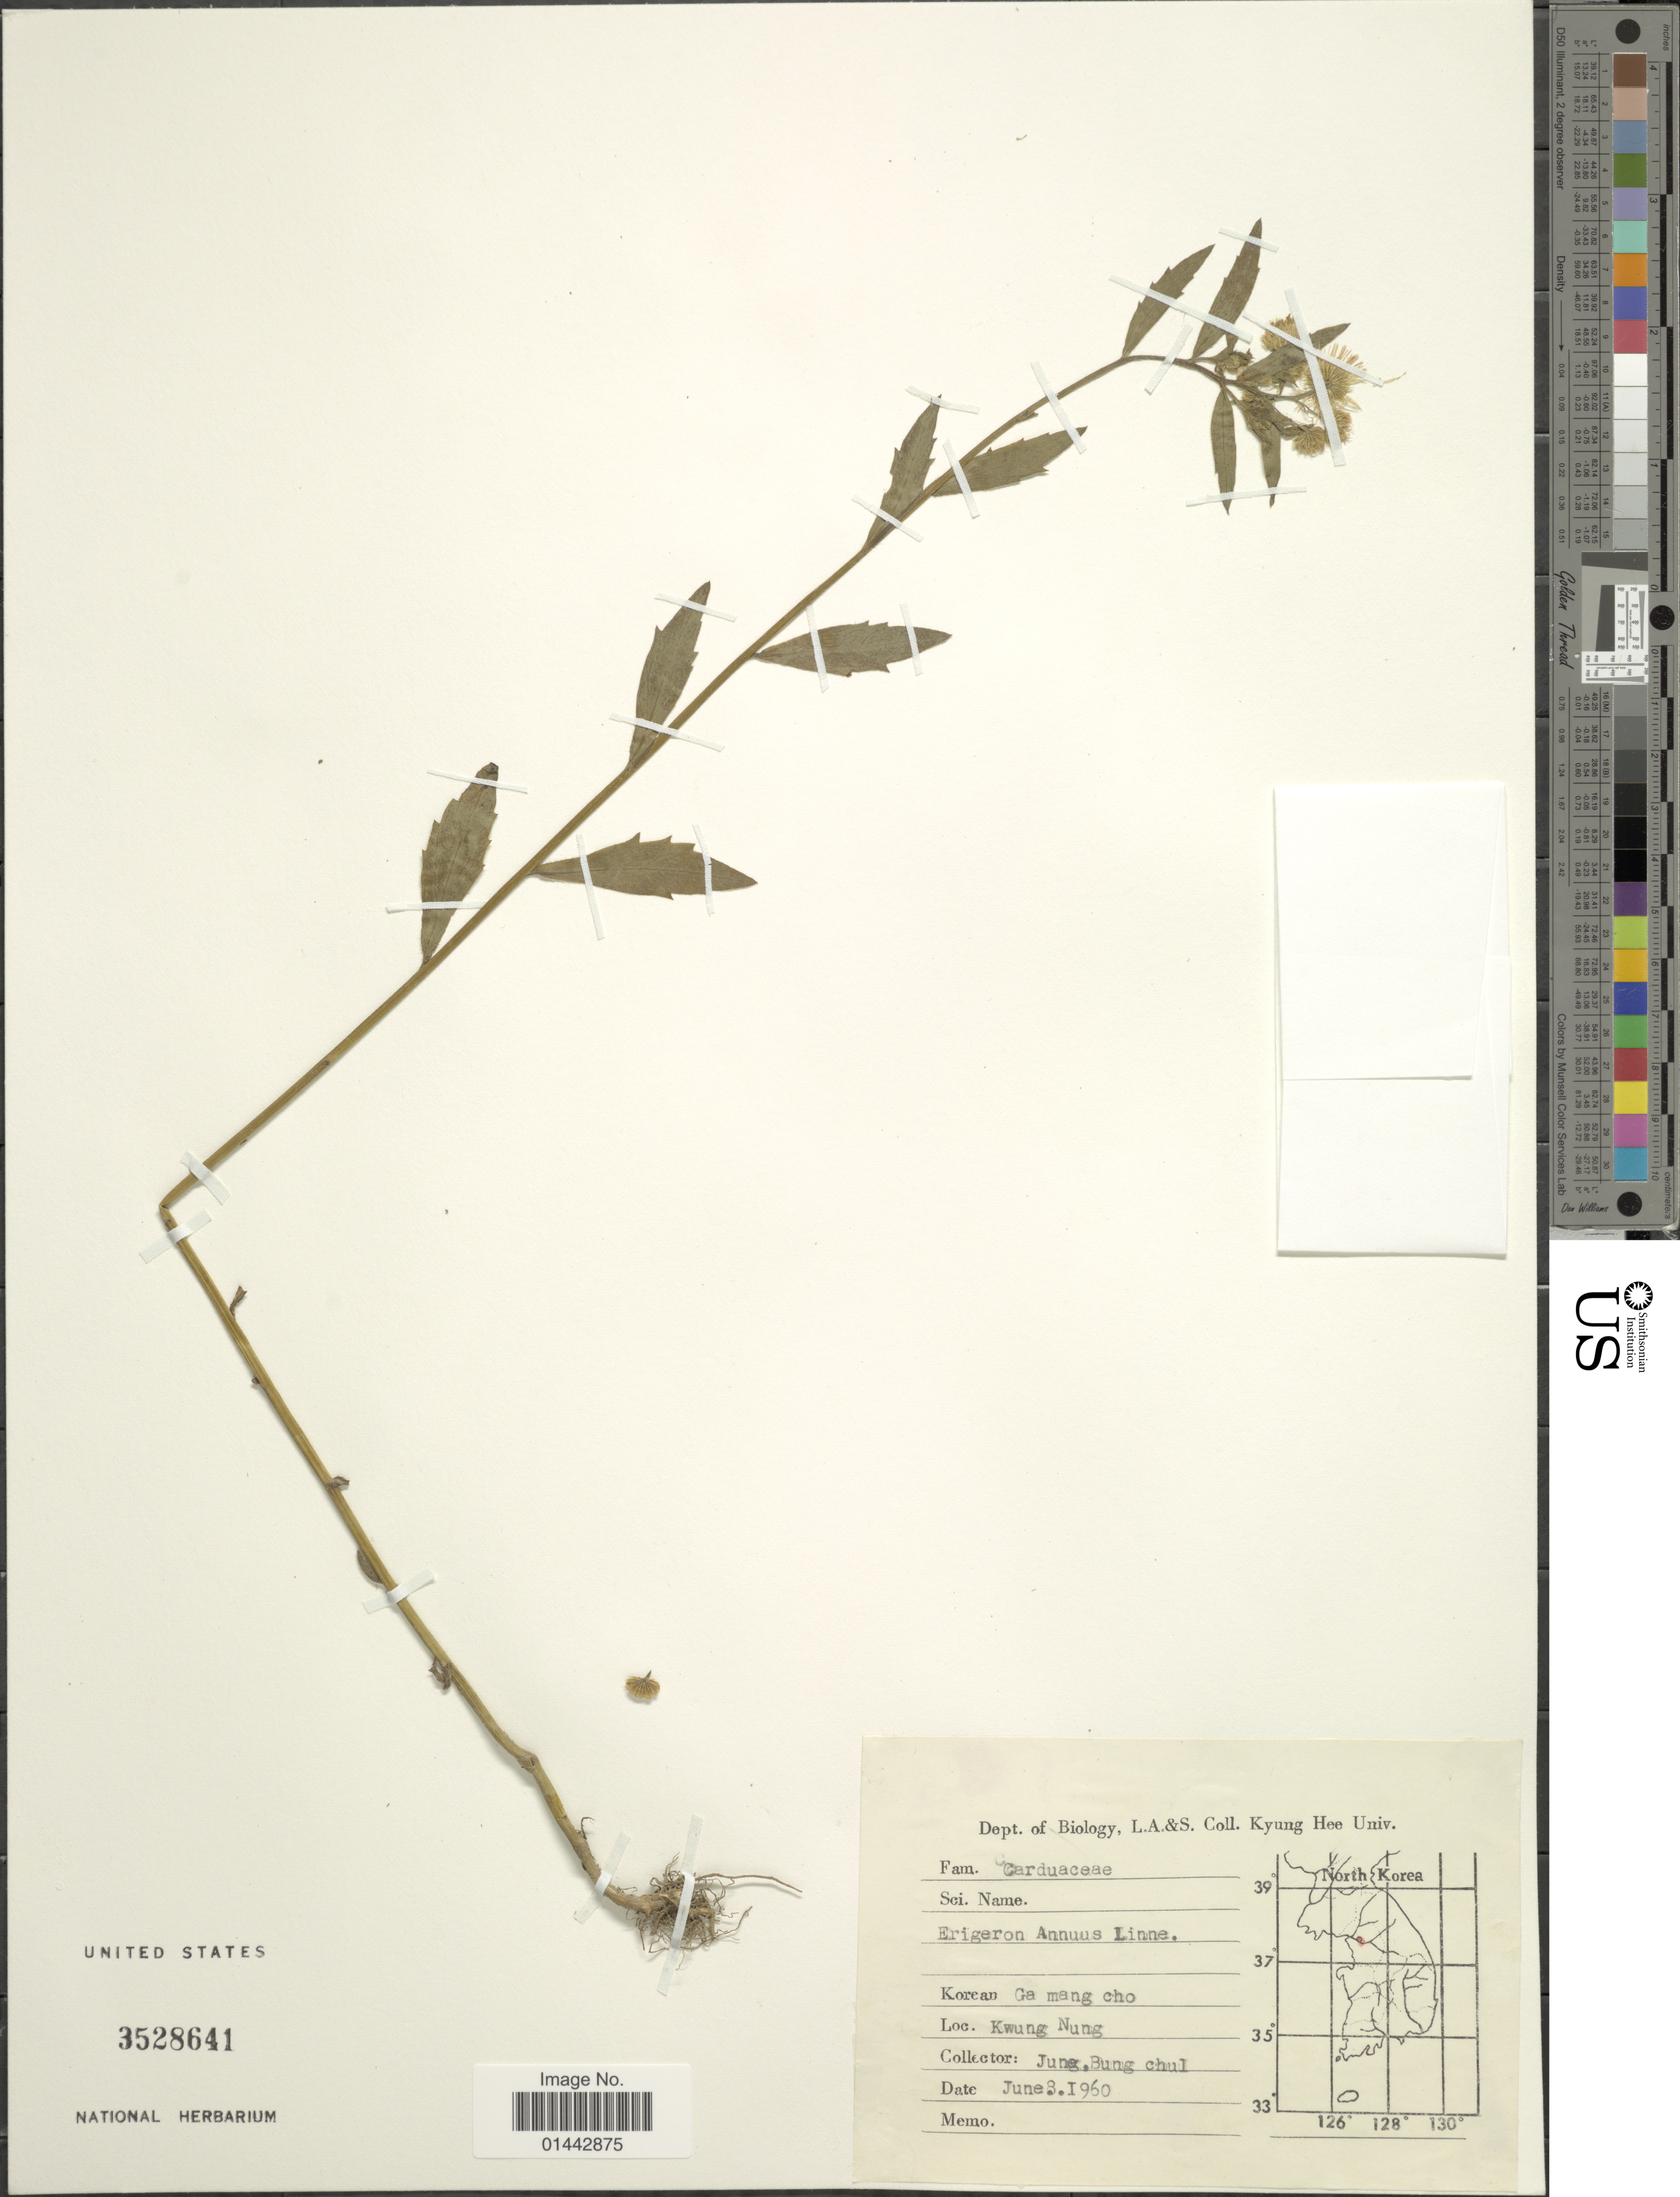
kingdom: Plantae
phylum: Tracheophyta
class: Magnoliopsida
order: Asterales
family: Asteraceae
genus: Erigeron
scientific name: Erigeron annuus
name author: (L.) Pers.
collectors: J. Bung chul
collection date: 1960-06-08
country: South Korea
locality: Kwung Nung.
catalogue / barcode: US 3528641